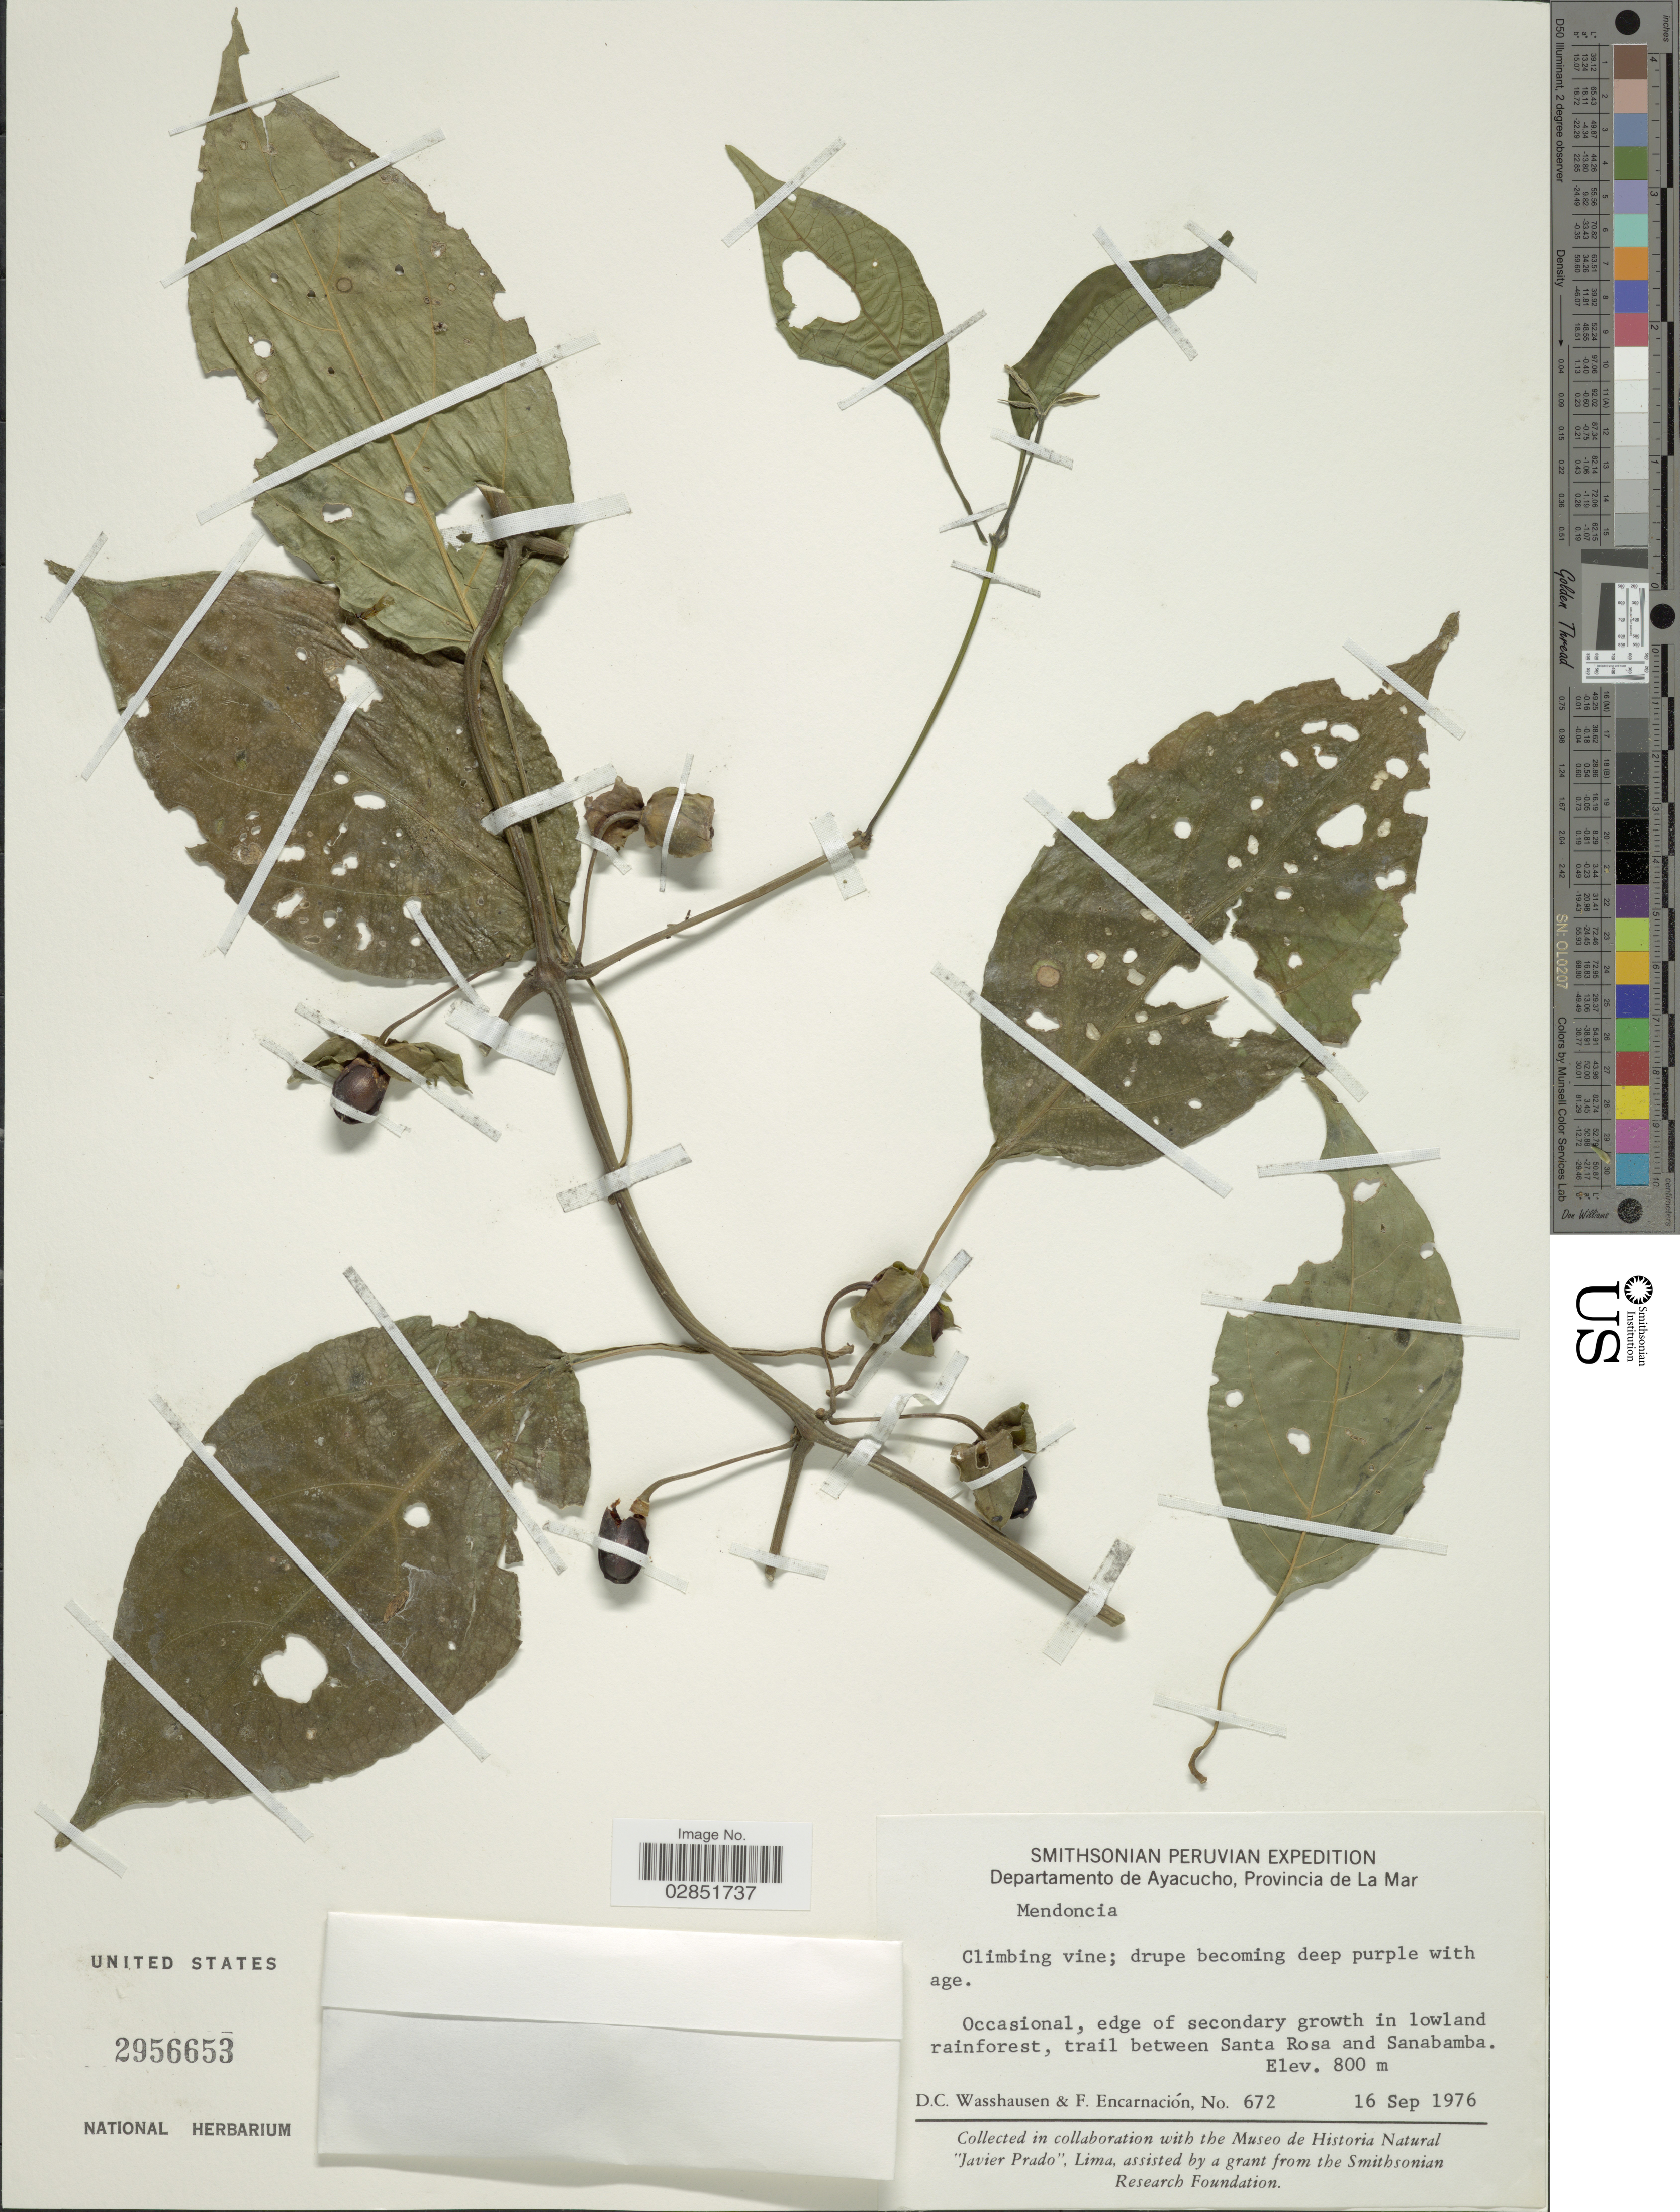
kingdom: Plantae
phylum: Tracheophyta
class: Magnoliopsida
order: Lamiales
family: Acanthaceae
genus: Mendoncia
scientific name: Mendoncia sp.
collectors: D. C. Wasshausen & F. Encarnación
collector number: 672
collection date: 1976-09-16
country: Peru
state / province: Ayacucho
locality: Departamento de Ayacucho, Provincia de La Mar. Trail between Santa Rosa and Sanabamba.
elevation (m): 800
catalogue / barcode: US 2956653